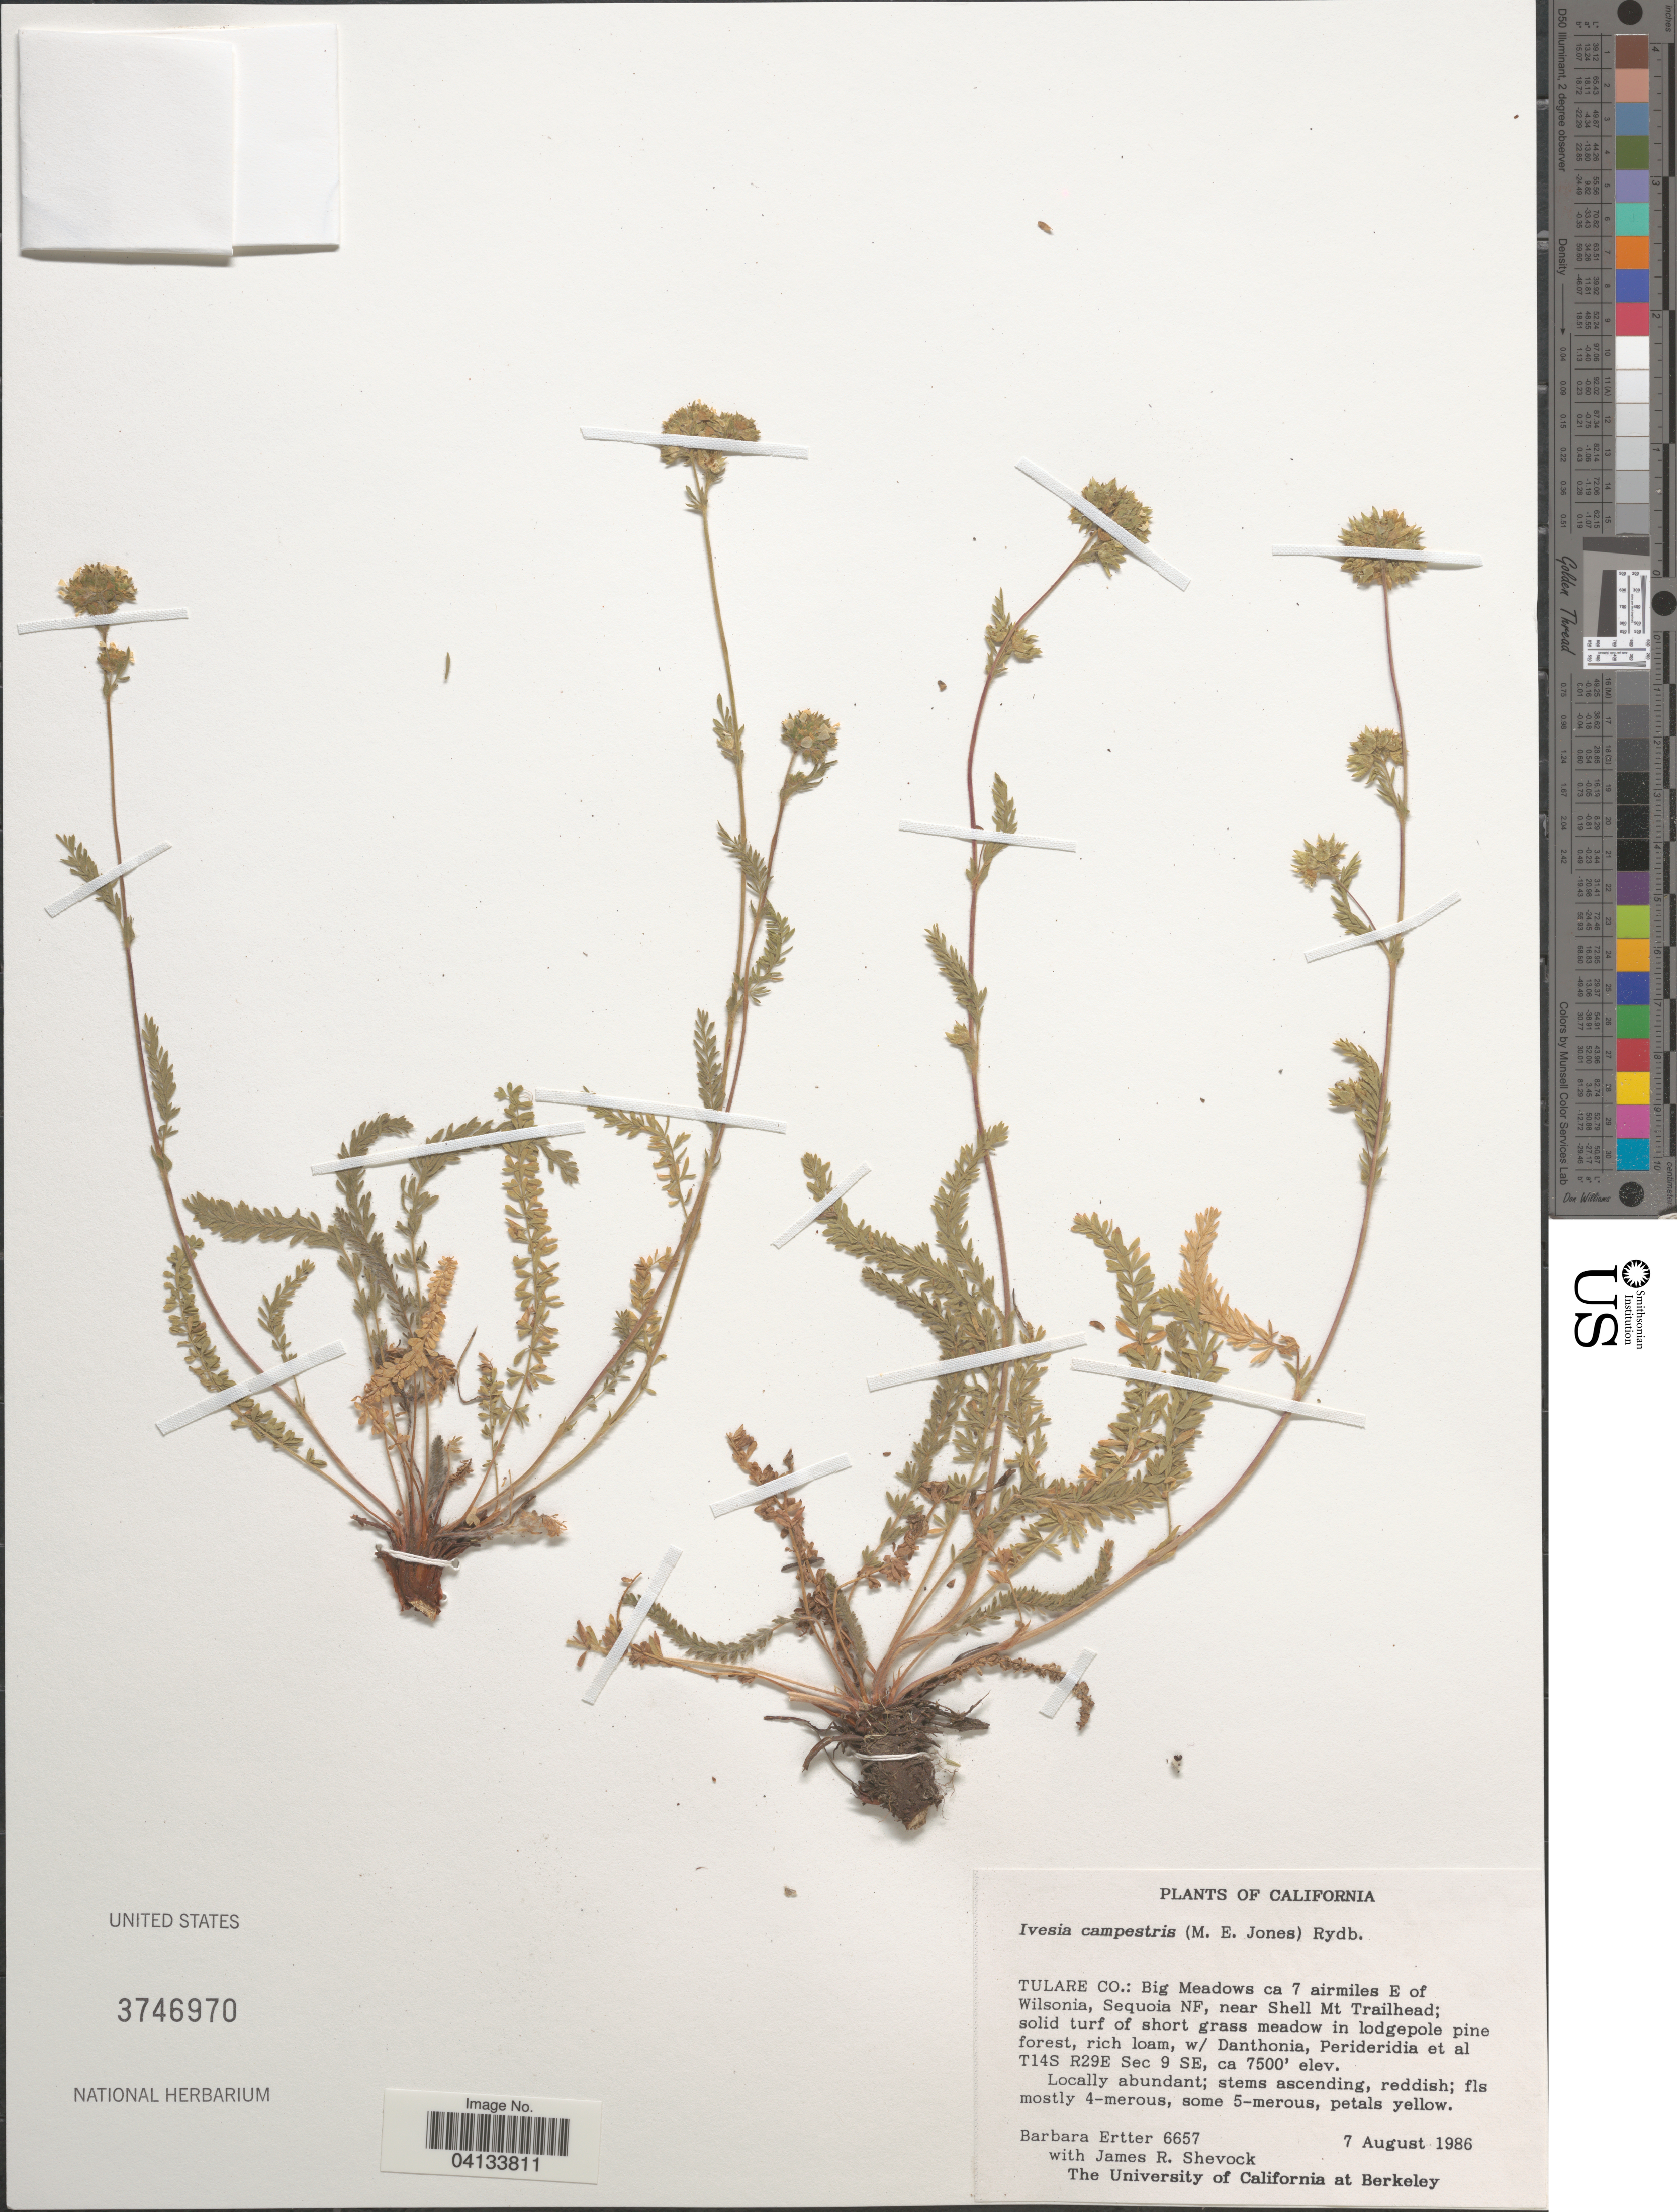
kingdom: Plantae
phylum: Tracheophyta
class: Magnoliopsida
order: Rosales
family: Rosaceae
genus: Potentilla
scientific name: Potentilla campestris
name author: (M.E. Jones) Jeps.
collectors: B. Ertter & J. R. Shevock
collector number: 6657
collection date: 1986-08-07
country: United States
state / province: California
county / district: Tulare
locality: Tulare Co.: Big Meadows ca 7 airmiles E of Wilsonia, Sequoia NF, near Shell Mt Trailhead; T14S R29E Sec 9 SE.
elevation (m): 2286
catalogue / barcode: US 3746970